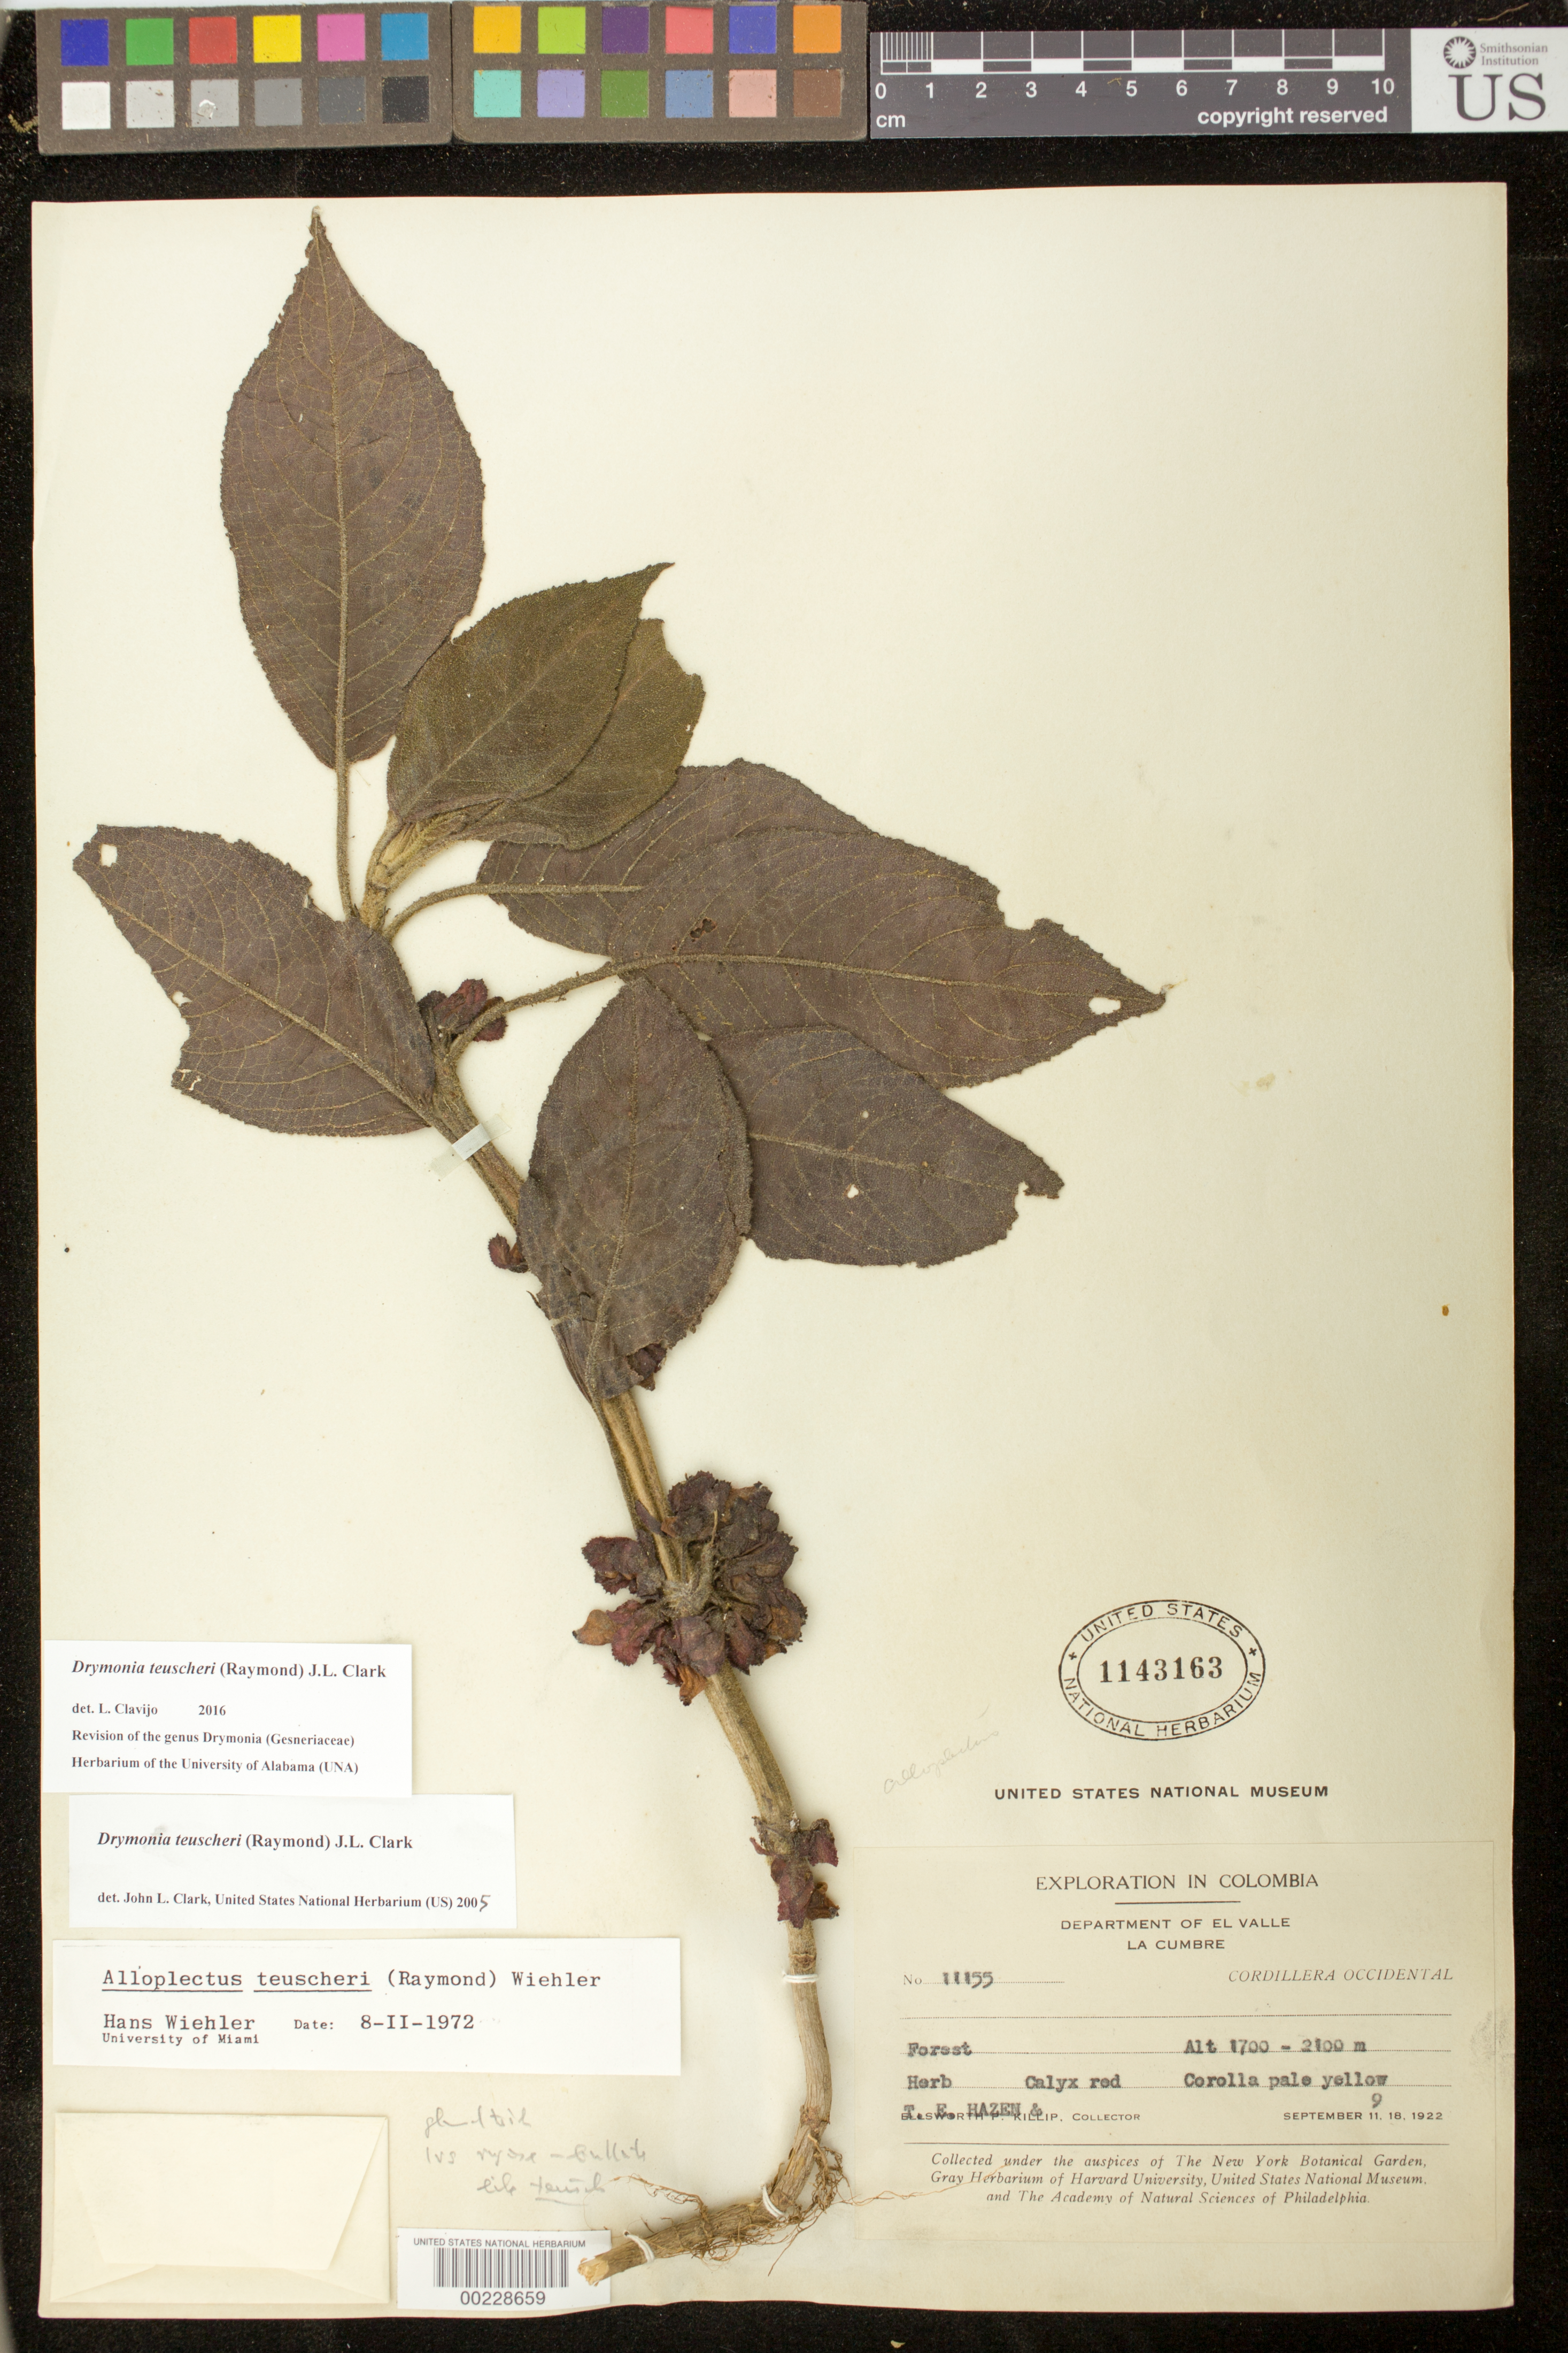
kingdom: Plantae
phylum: Tracheophyta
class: Magnoliopsida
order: Lamiales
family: Gesneriaceae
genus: Drymonia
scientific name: Drymonia teuscheri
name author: (Raymond) J.L. Clark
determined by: Clark, J. L., (SEL), The Marie Selby Botanical Garden (UNITED STATES)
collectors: T. E. Hazen & E. P. Killip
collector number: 11155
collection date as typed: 09 Sep 1922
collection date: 1922-09-09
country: Colombia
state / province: Valle del Cauca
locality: Cordillera Occidental, La Cumbre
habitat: Forest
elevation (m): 1700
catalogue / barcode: US 1143163